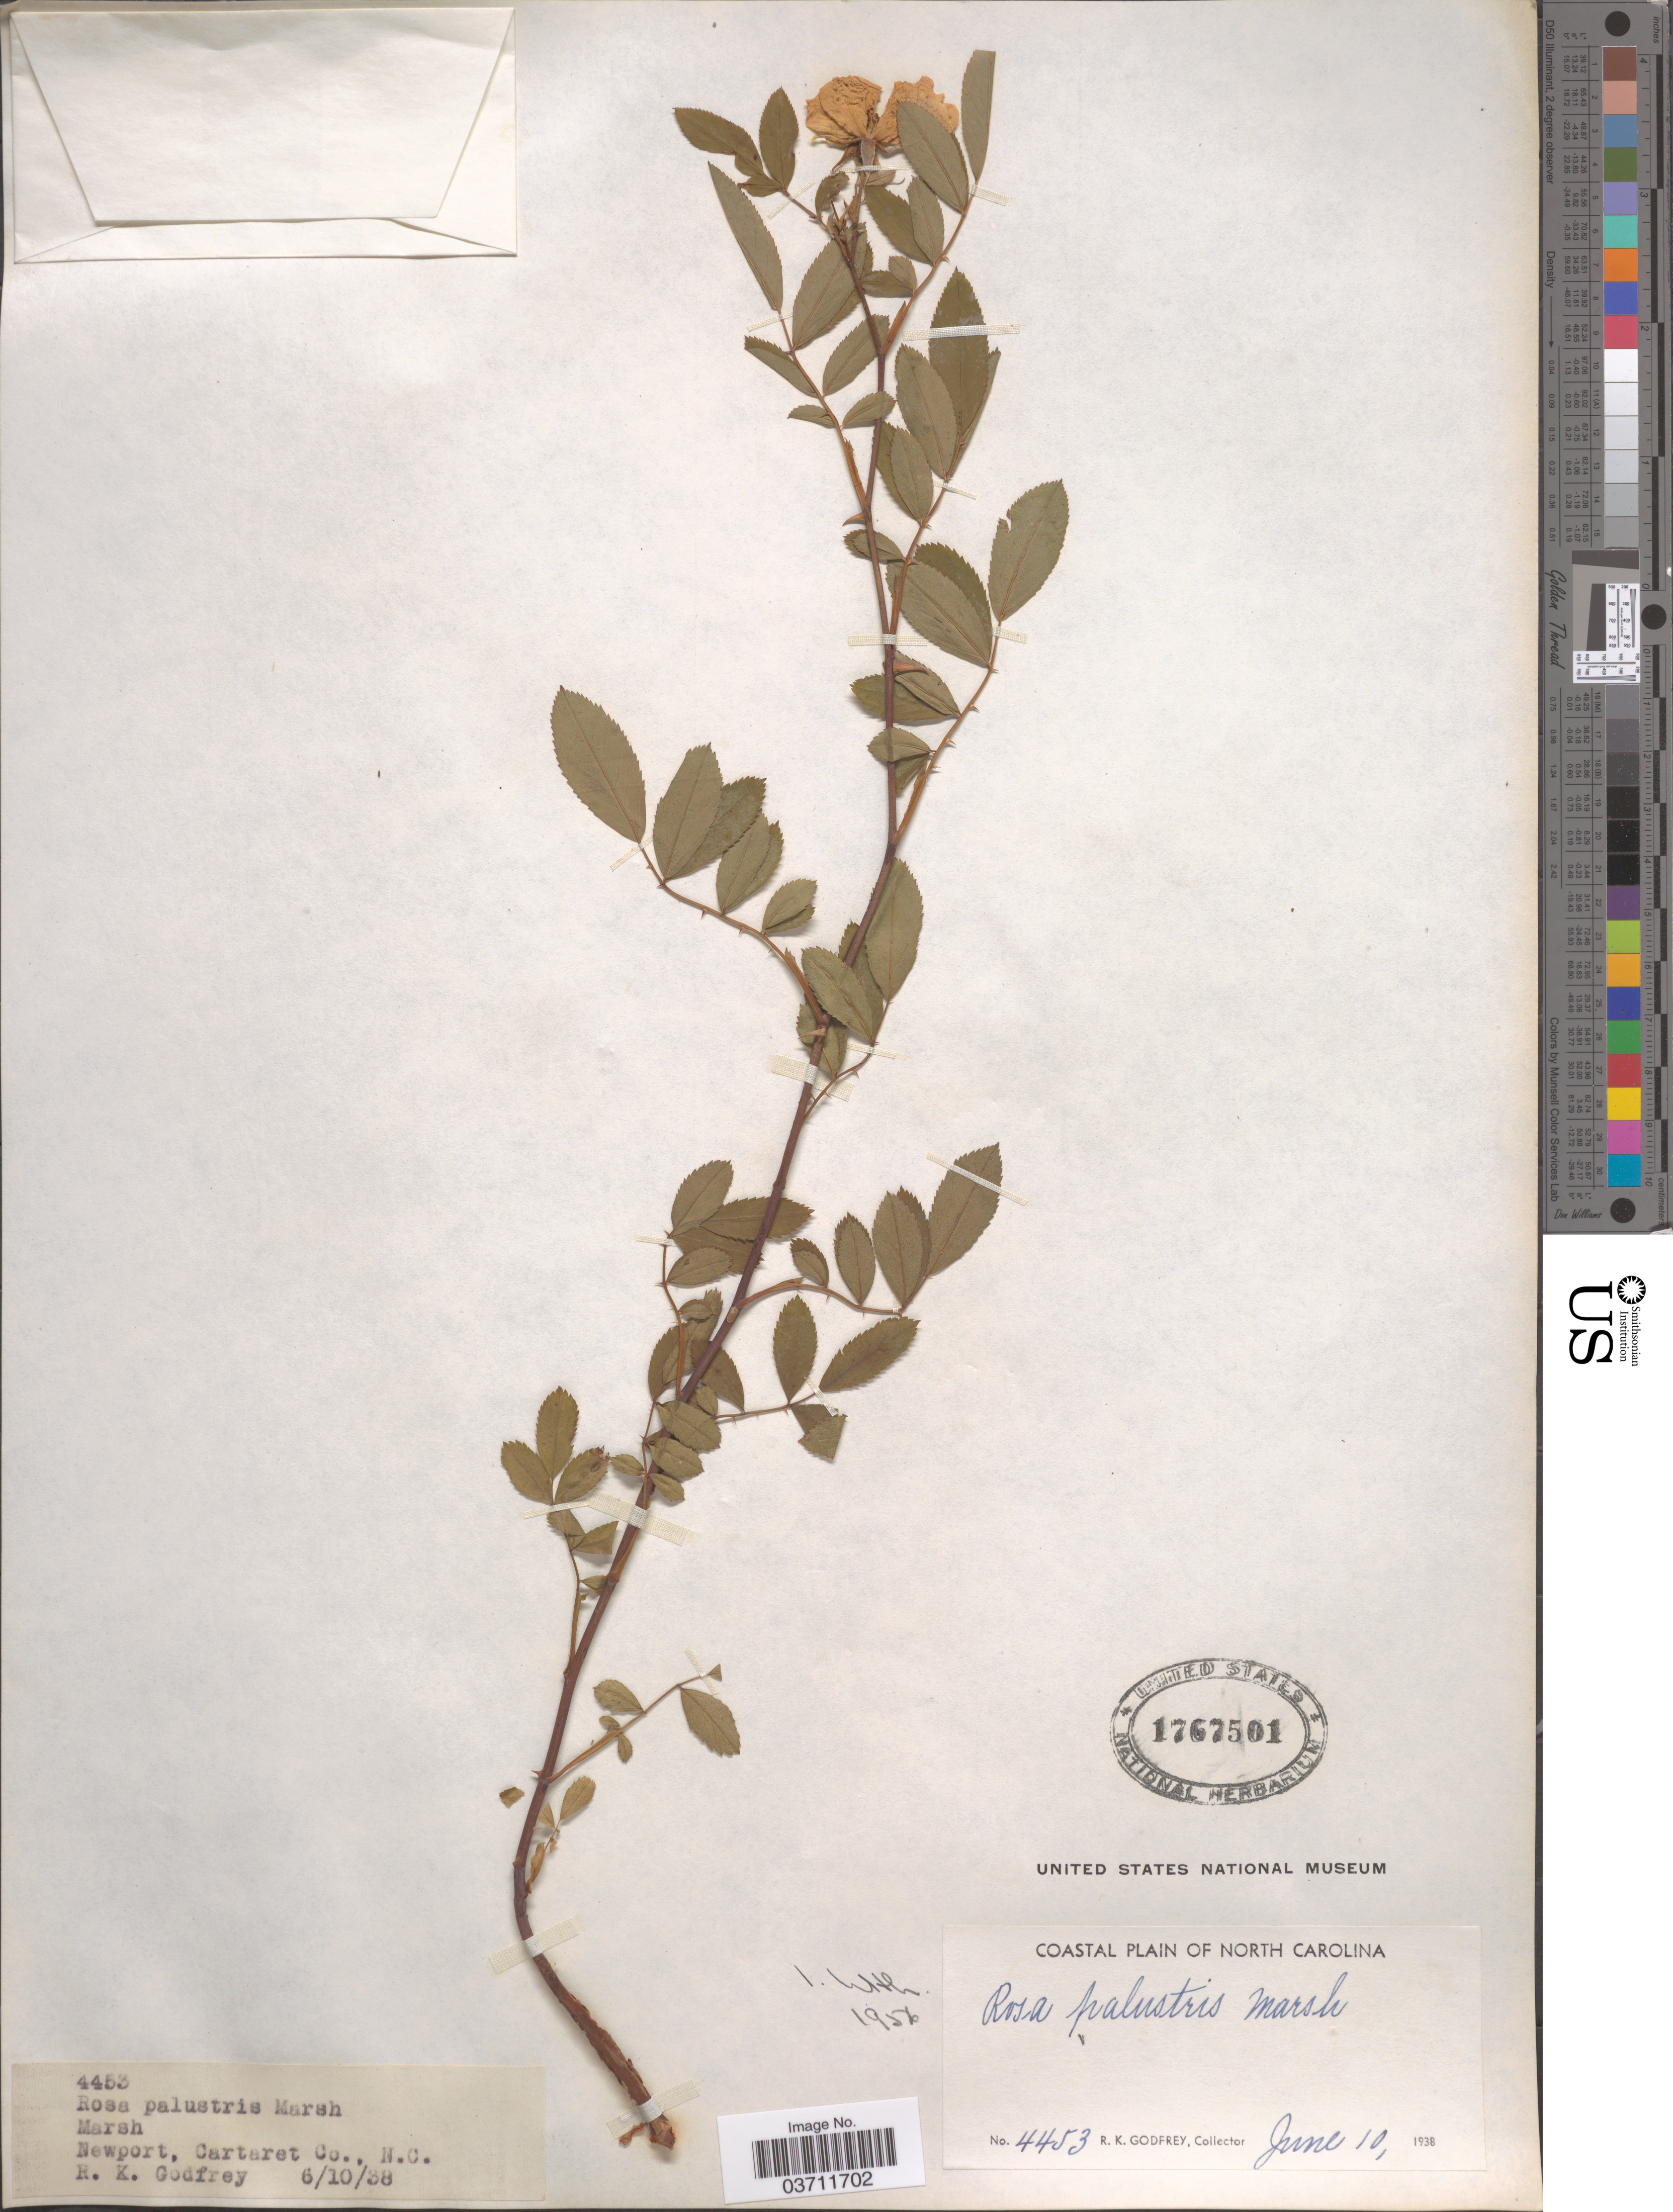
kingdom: Plantae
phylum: Tracheophyta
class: Magnoliopsida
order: Rosales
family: Rosaceae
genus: Rosa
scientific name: Rosa palustris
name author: Marshall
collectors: R. K. Godfrey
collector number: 4453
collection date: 1938-06-10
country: United States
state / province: North Carolina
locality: Coastal Plain of North Carolina. Newport, Cartaret Co.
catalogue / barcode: US 1767501